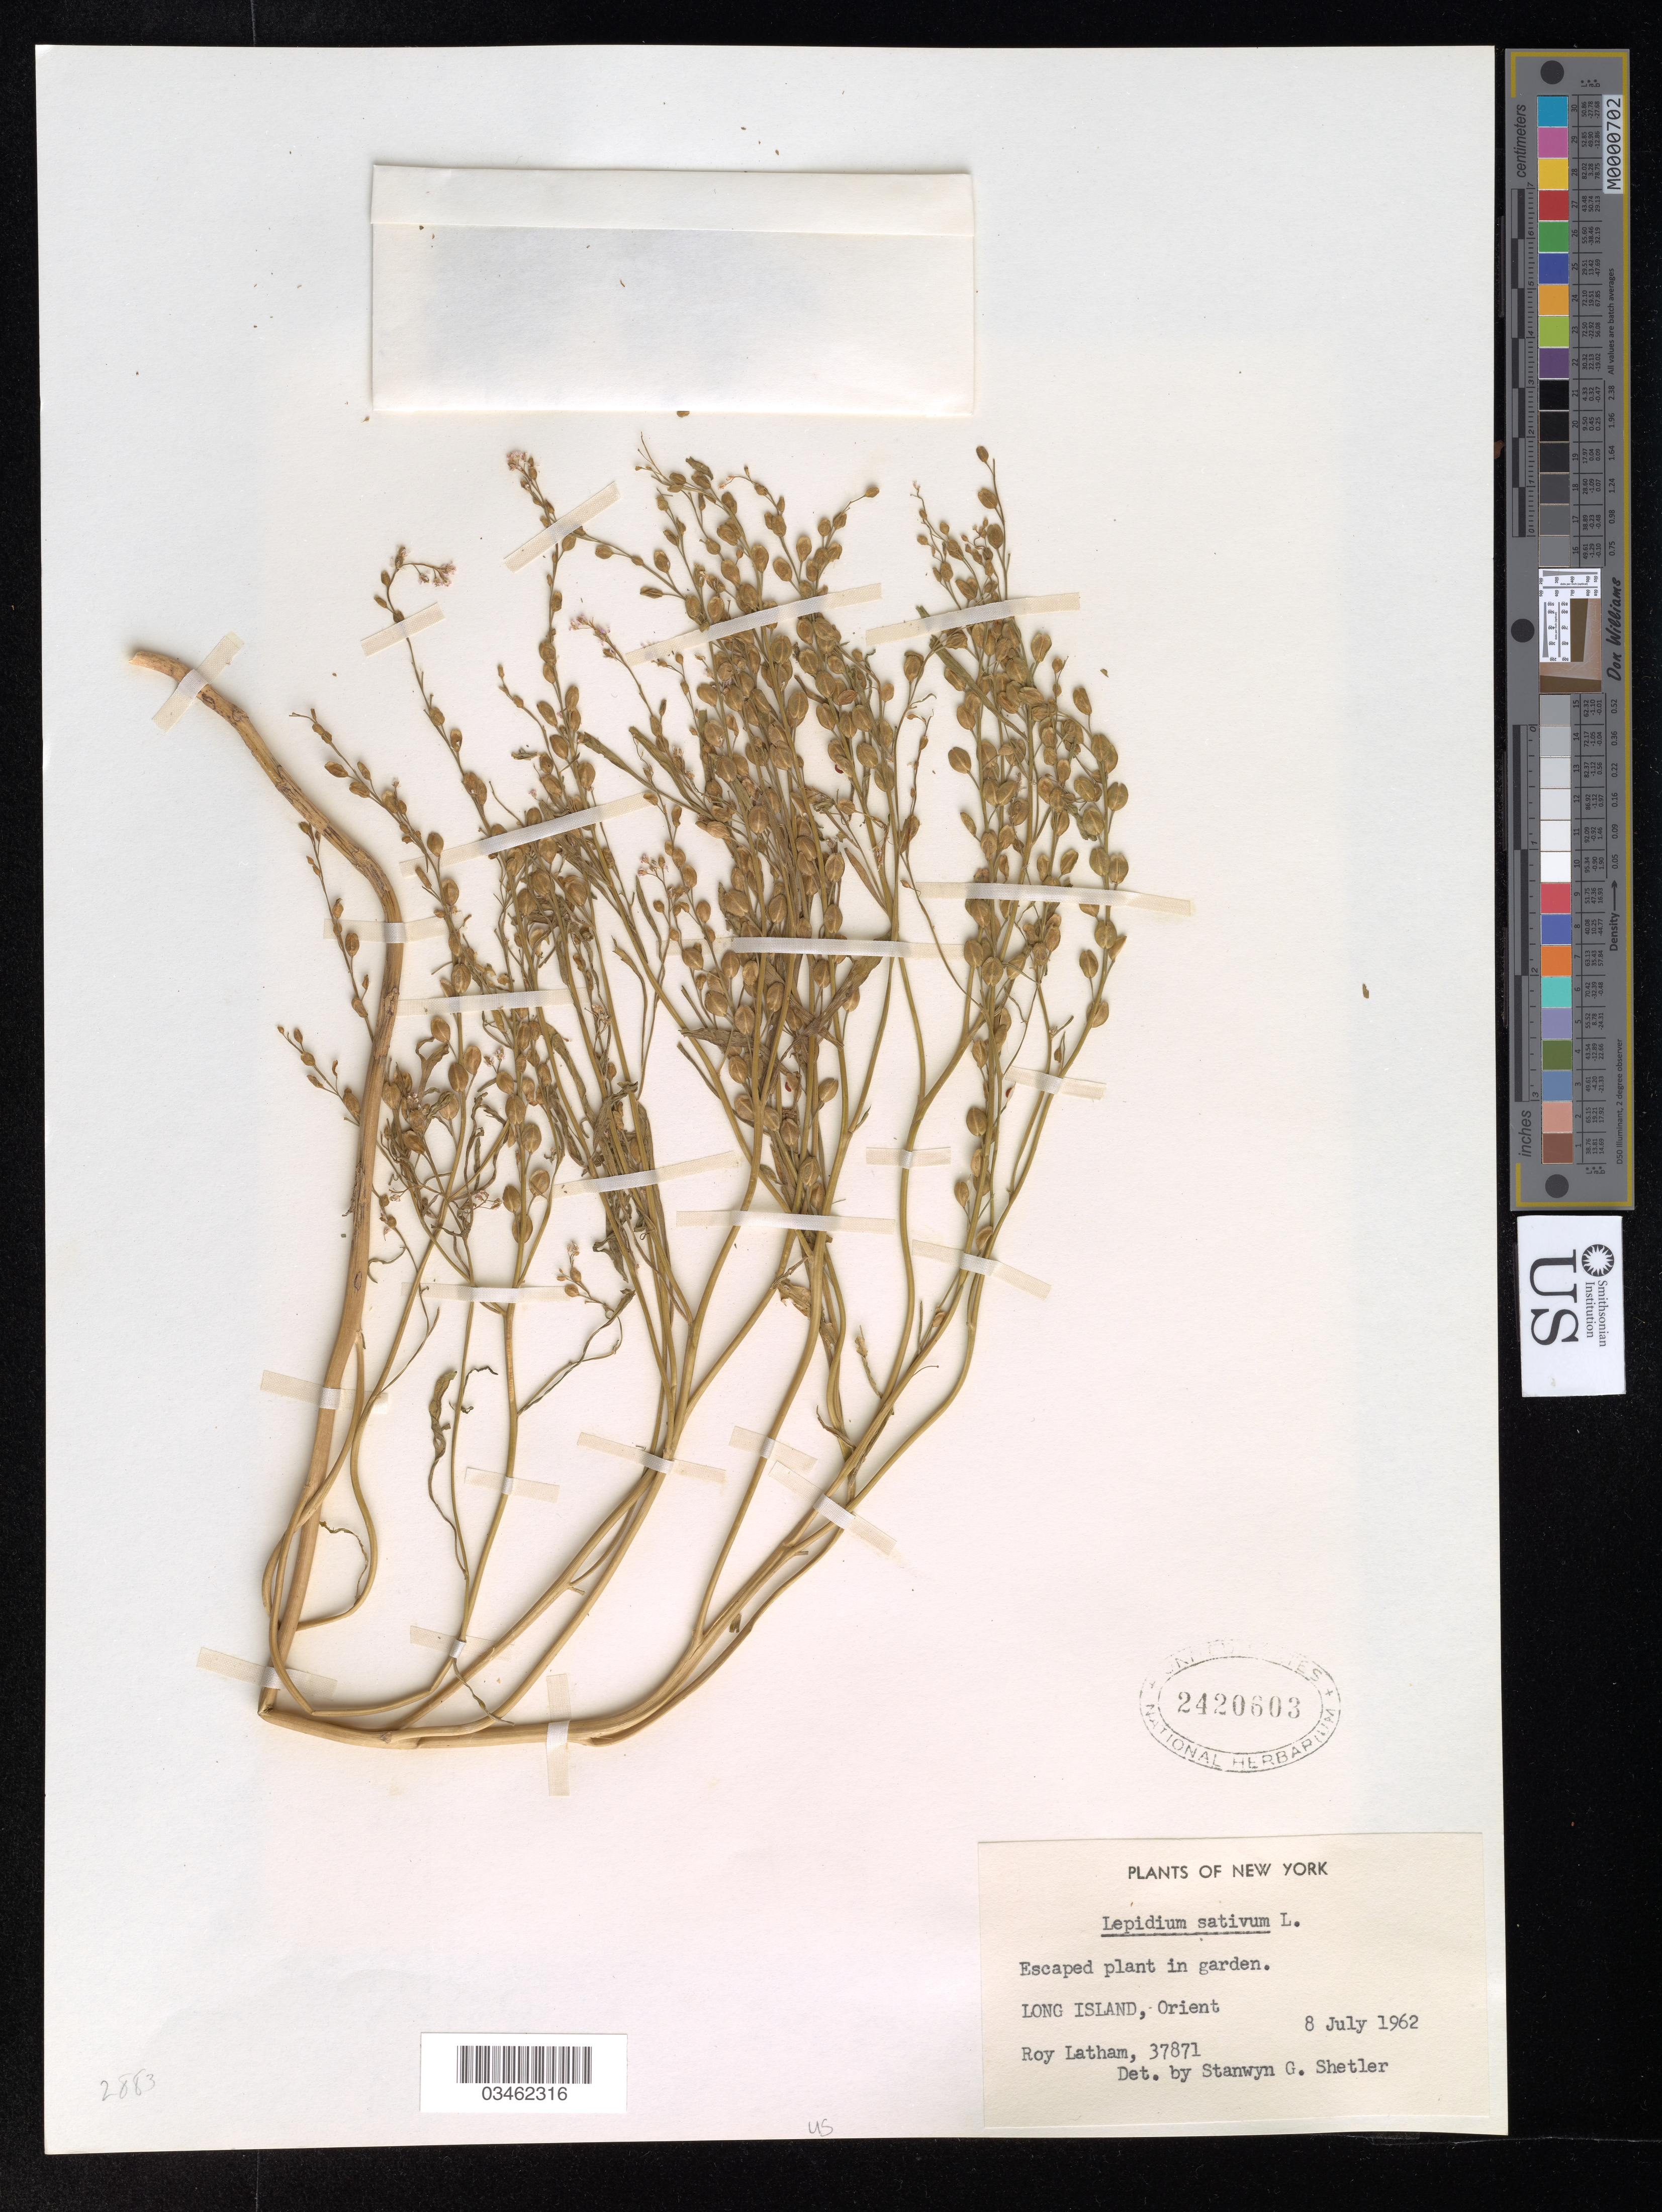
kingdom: Plantae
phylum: Tracheophyta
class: Magnoliopsida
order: Brassicales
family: Brassicaceae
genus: Lepidium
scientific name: Lepidium sativum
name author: L.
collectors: R. Latham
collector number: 37871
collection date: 1962-07-08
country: United States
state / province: New York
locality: Long Island, Orient.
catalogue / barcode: US 2420603